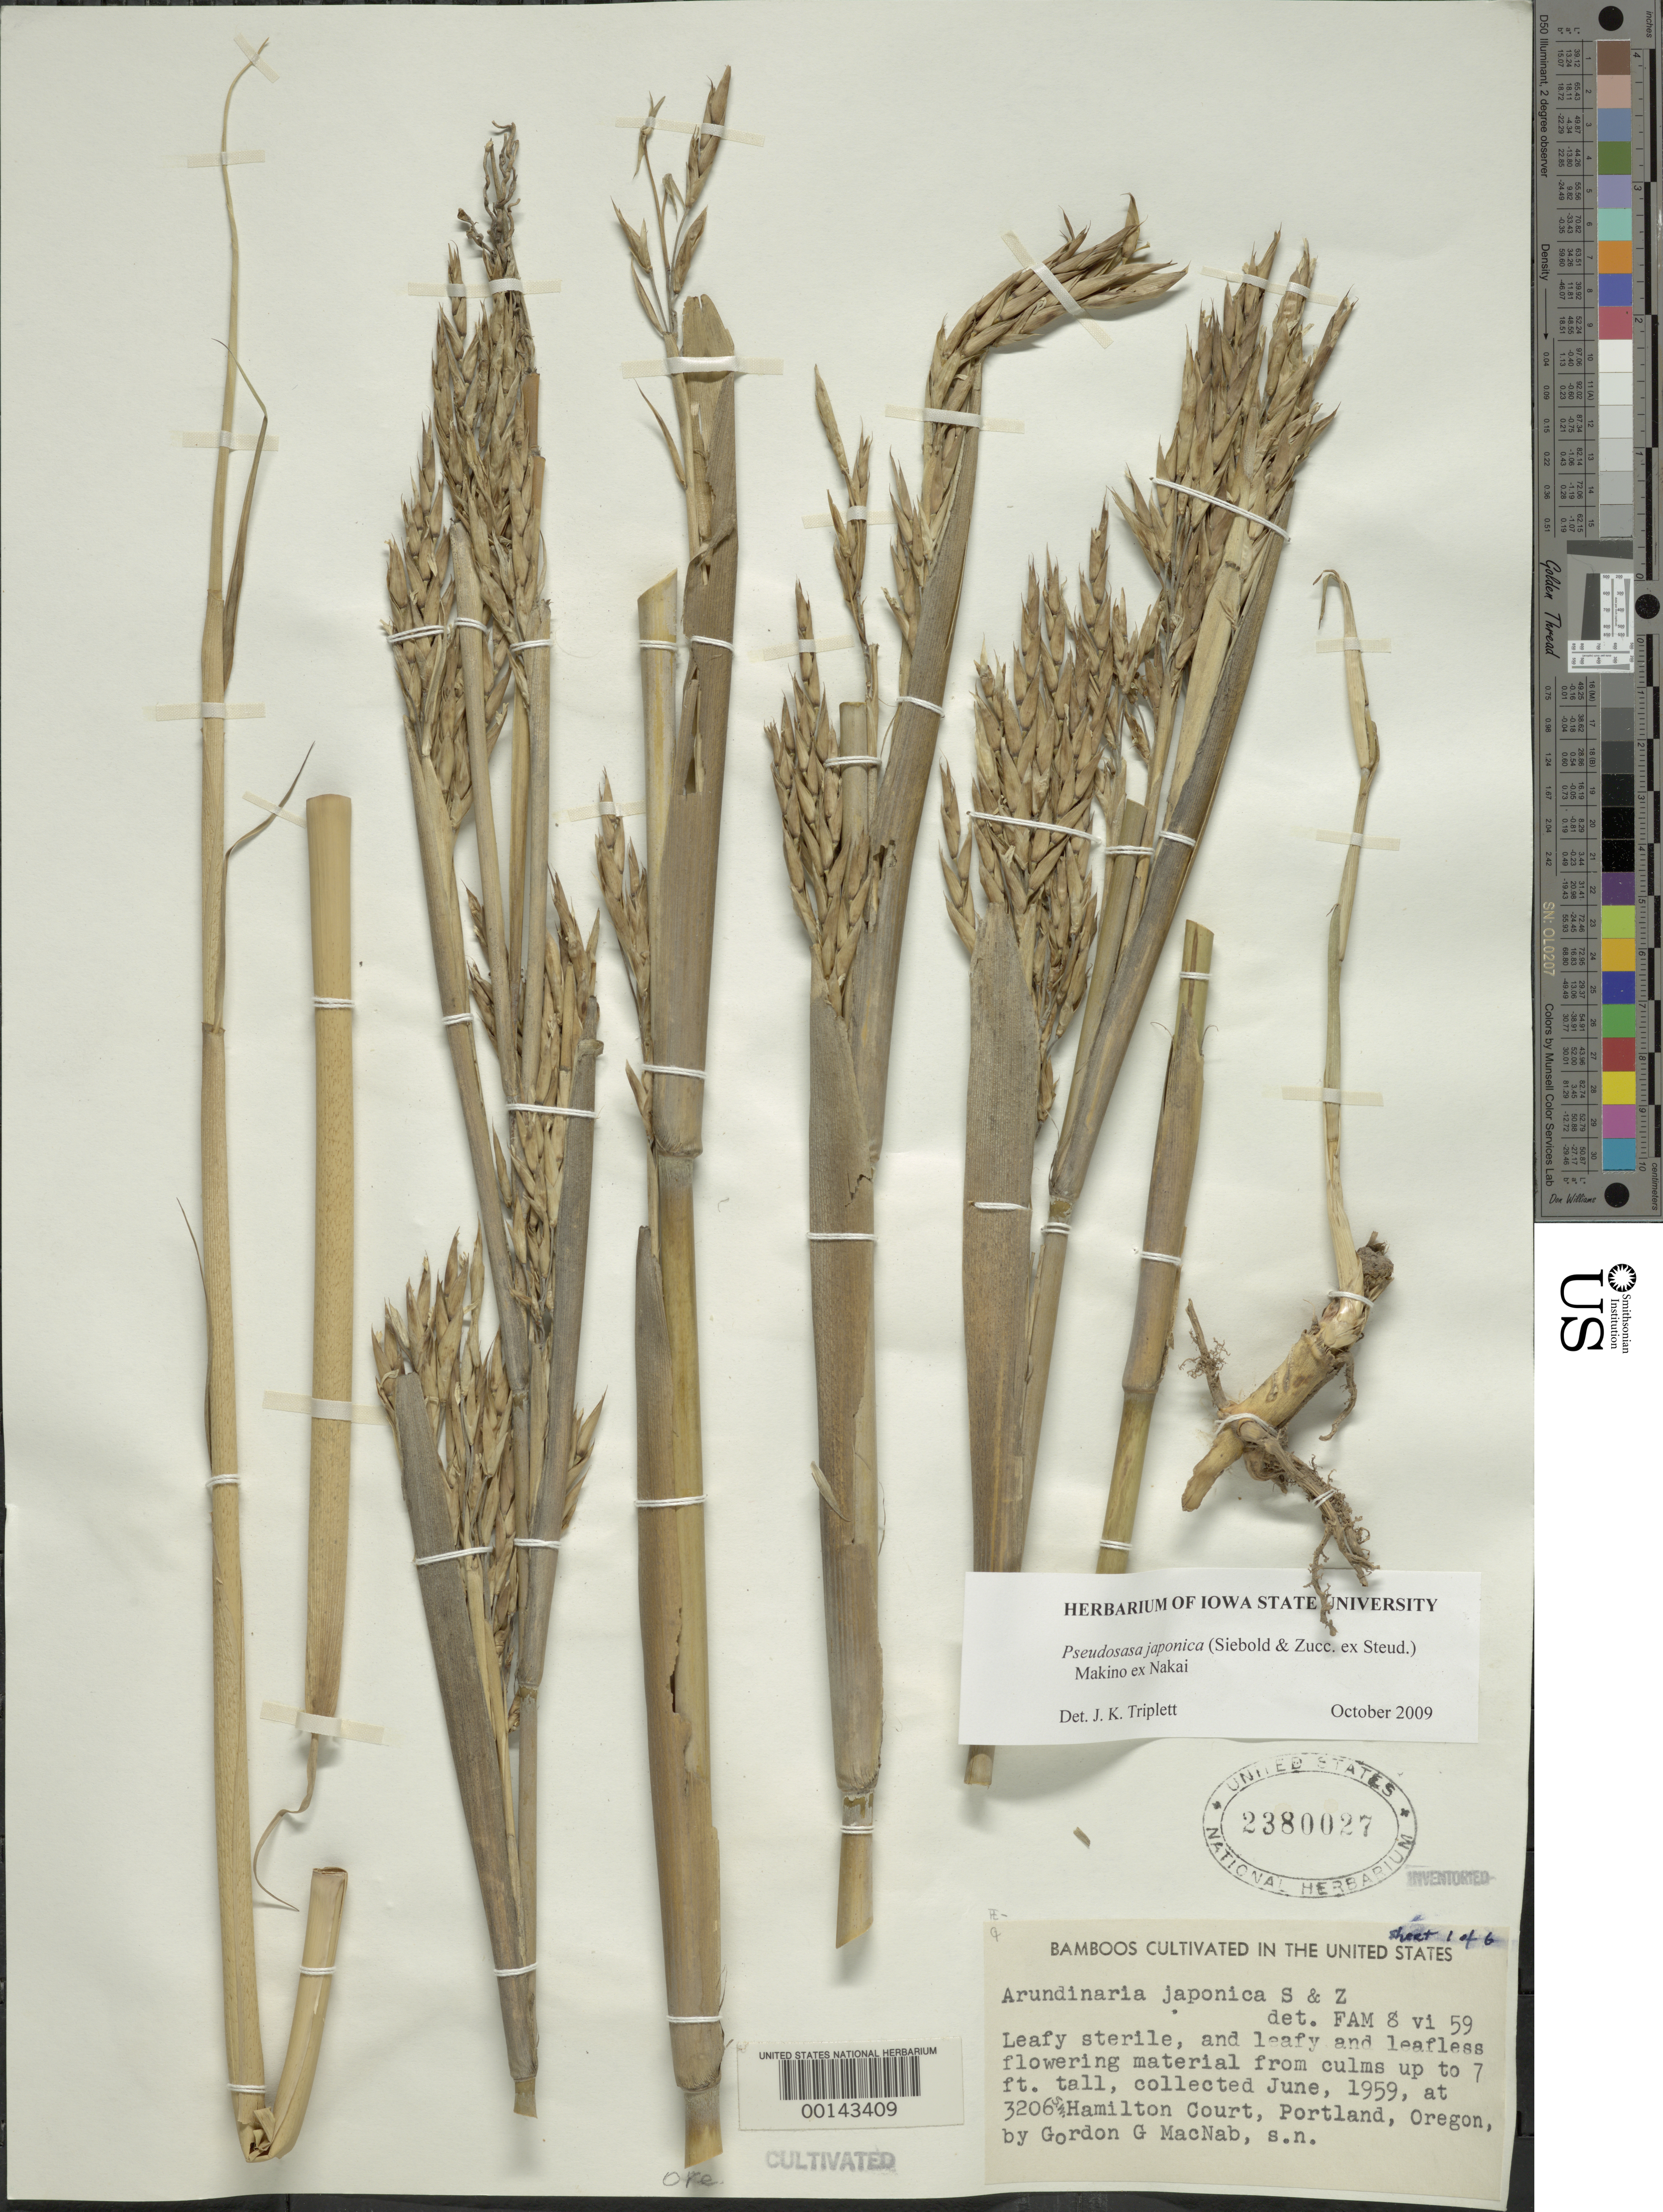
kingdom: Plantae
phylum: Tracheophyta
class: Liliopsida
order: Poales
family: Poaceae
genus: Pseudosasa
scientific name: Pseudosasa japonica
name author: (Siebold & Zucc. ex Steud.) Makino ex Nakai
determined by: Triplett, J. K.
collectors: G. MacNab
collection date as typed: Jun 1959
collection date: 1959-06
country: United States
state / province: Oregon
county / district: Multnomah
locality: Portland, 3206 SW Hamilton Court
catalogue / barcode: US 2380027